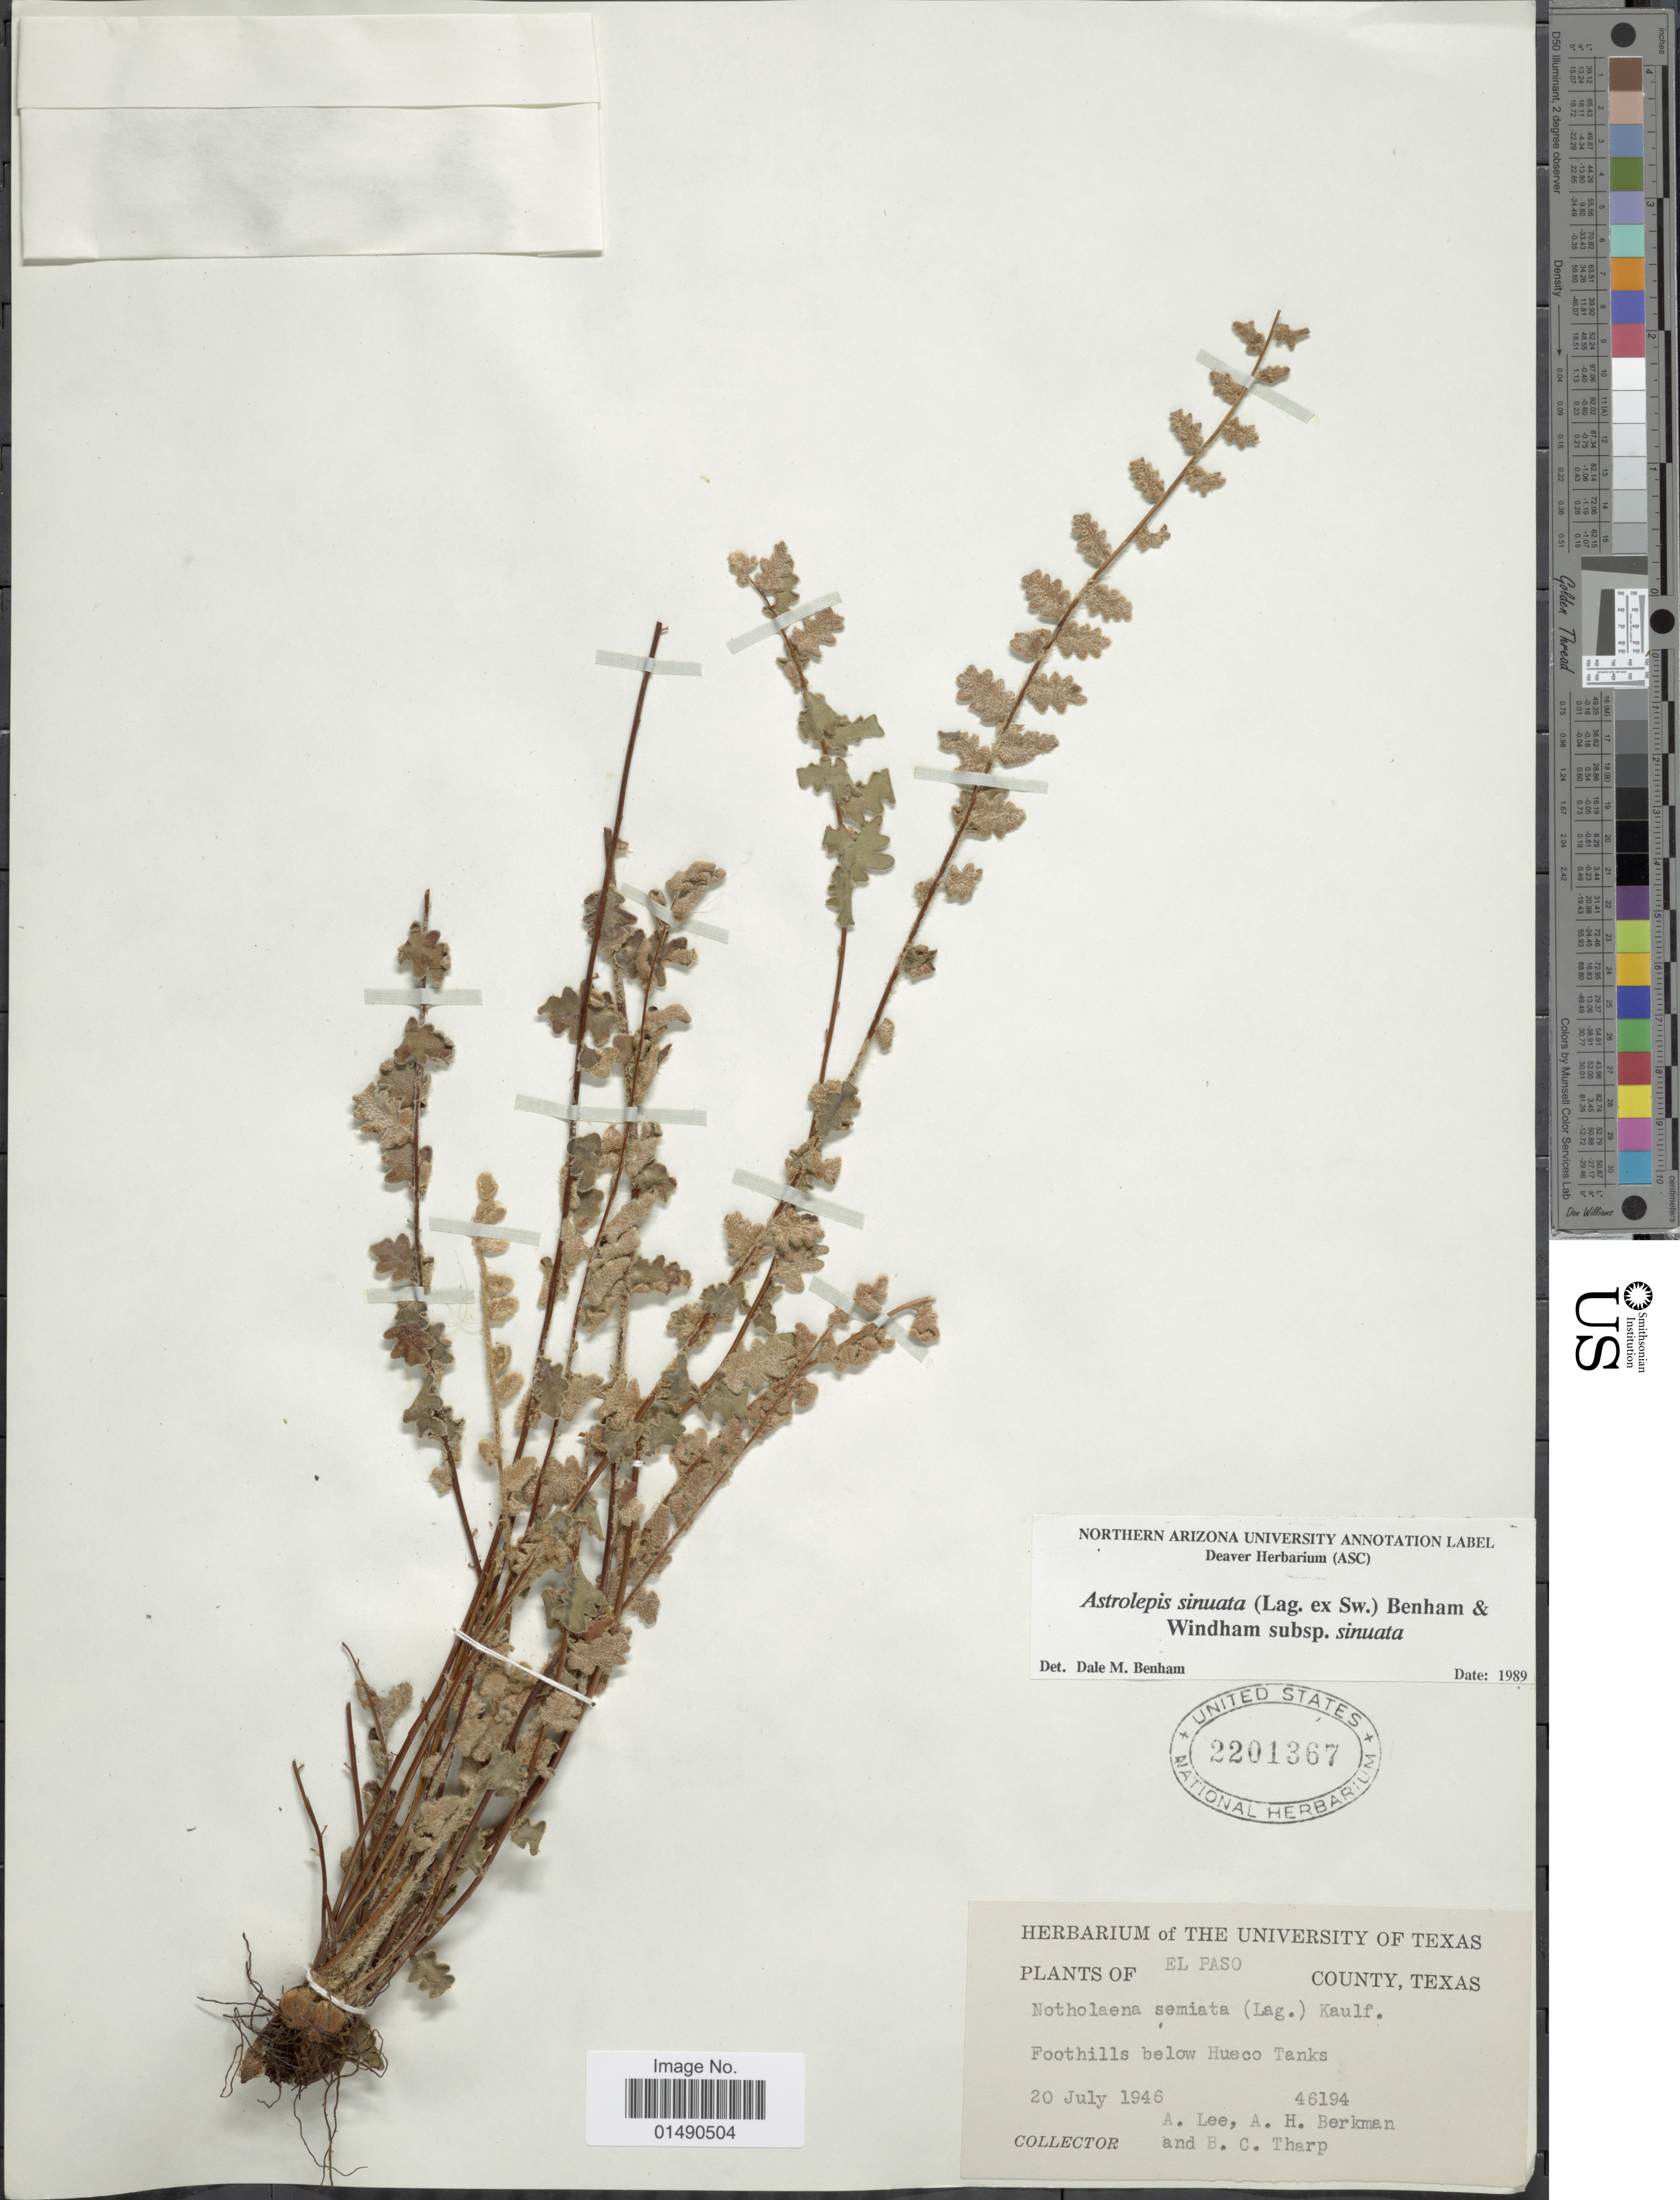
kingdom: Plantae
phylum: Tracheophyta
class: Polypodiopsida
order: Polypodiales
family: Pteridaceae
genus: Astrolepis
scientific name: Astrolepis sinuata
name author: (Lag. ex Sw.) D.M. Benham & Windham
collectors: A. Lee, A. Berkman & B. C. Tharp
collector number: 46194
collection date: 1946-07-20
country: United States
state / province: Texas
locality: El Paso, Foothills below Hueco Tanks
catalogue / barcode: US 2201367